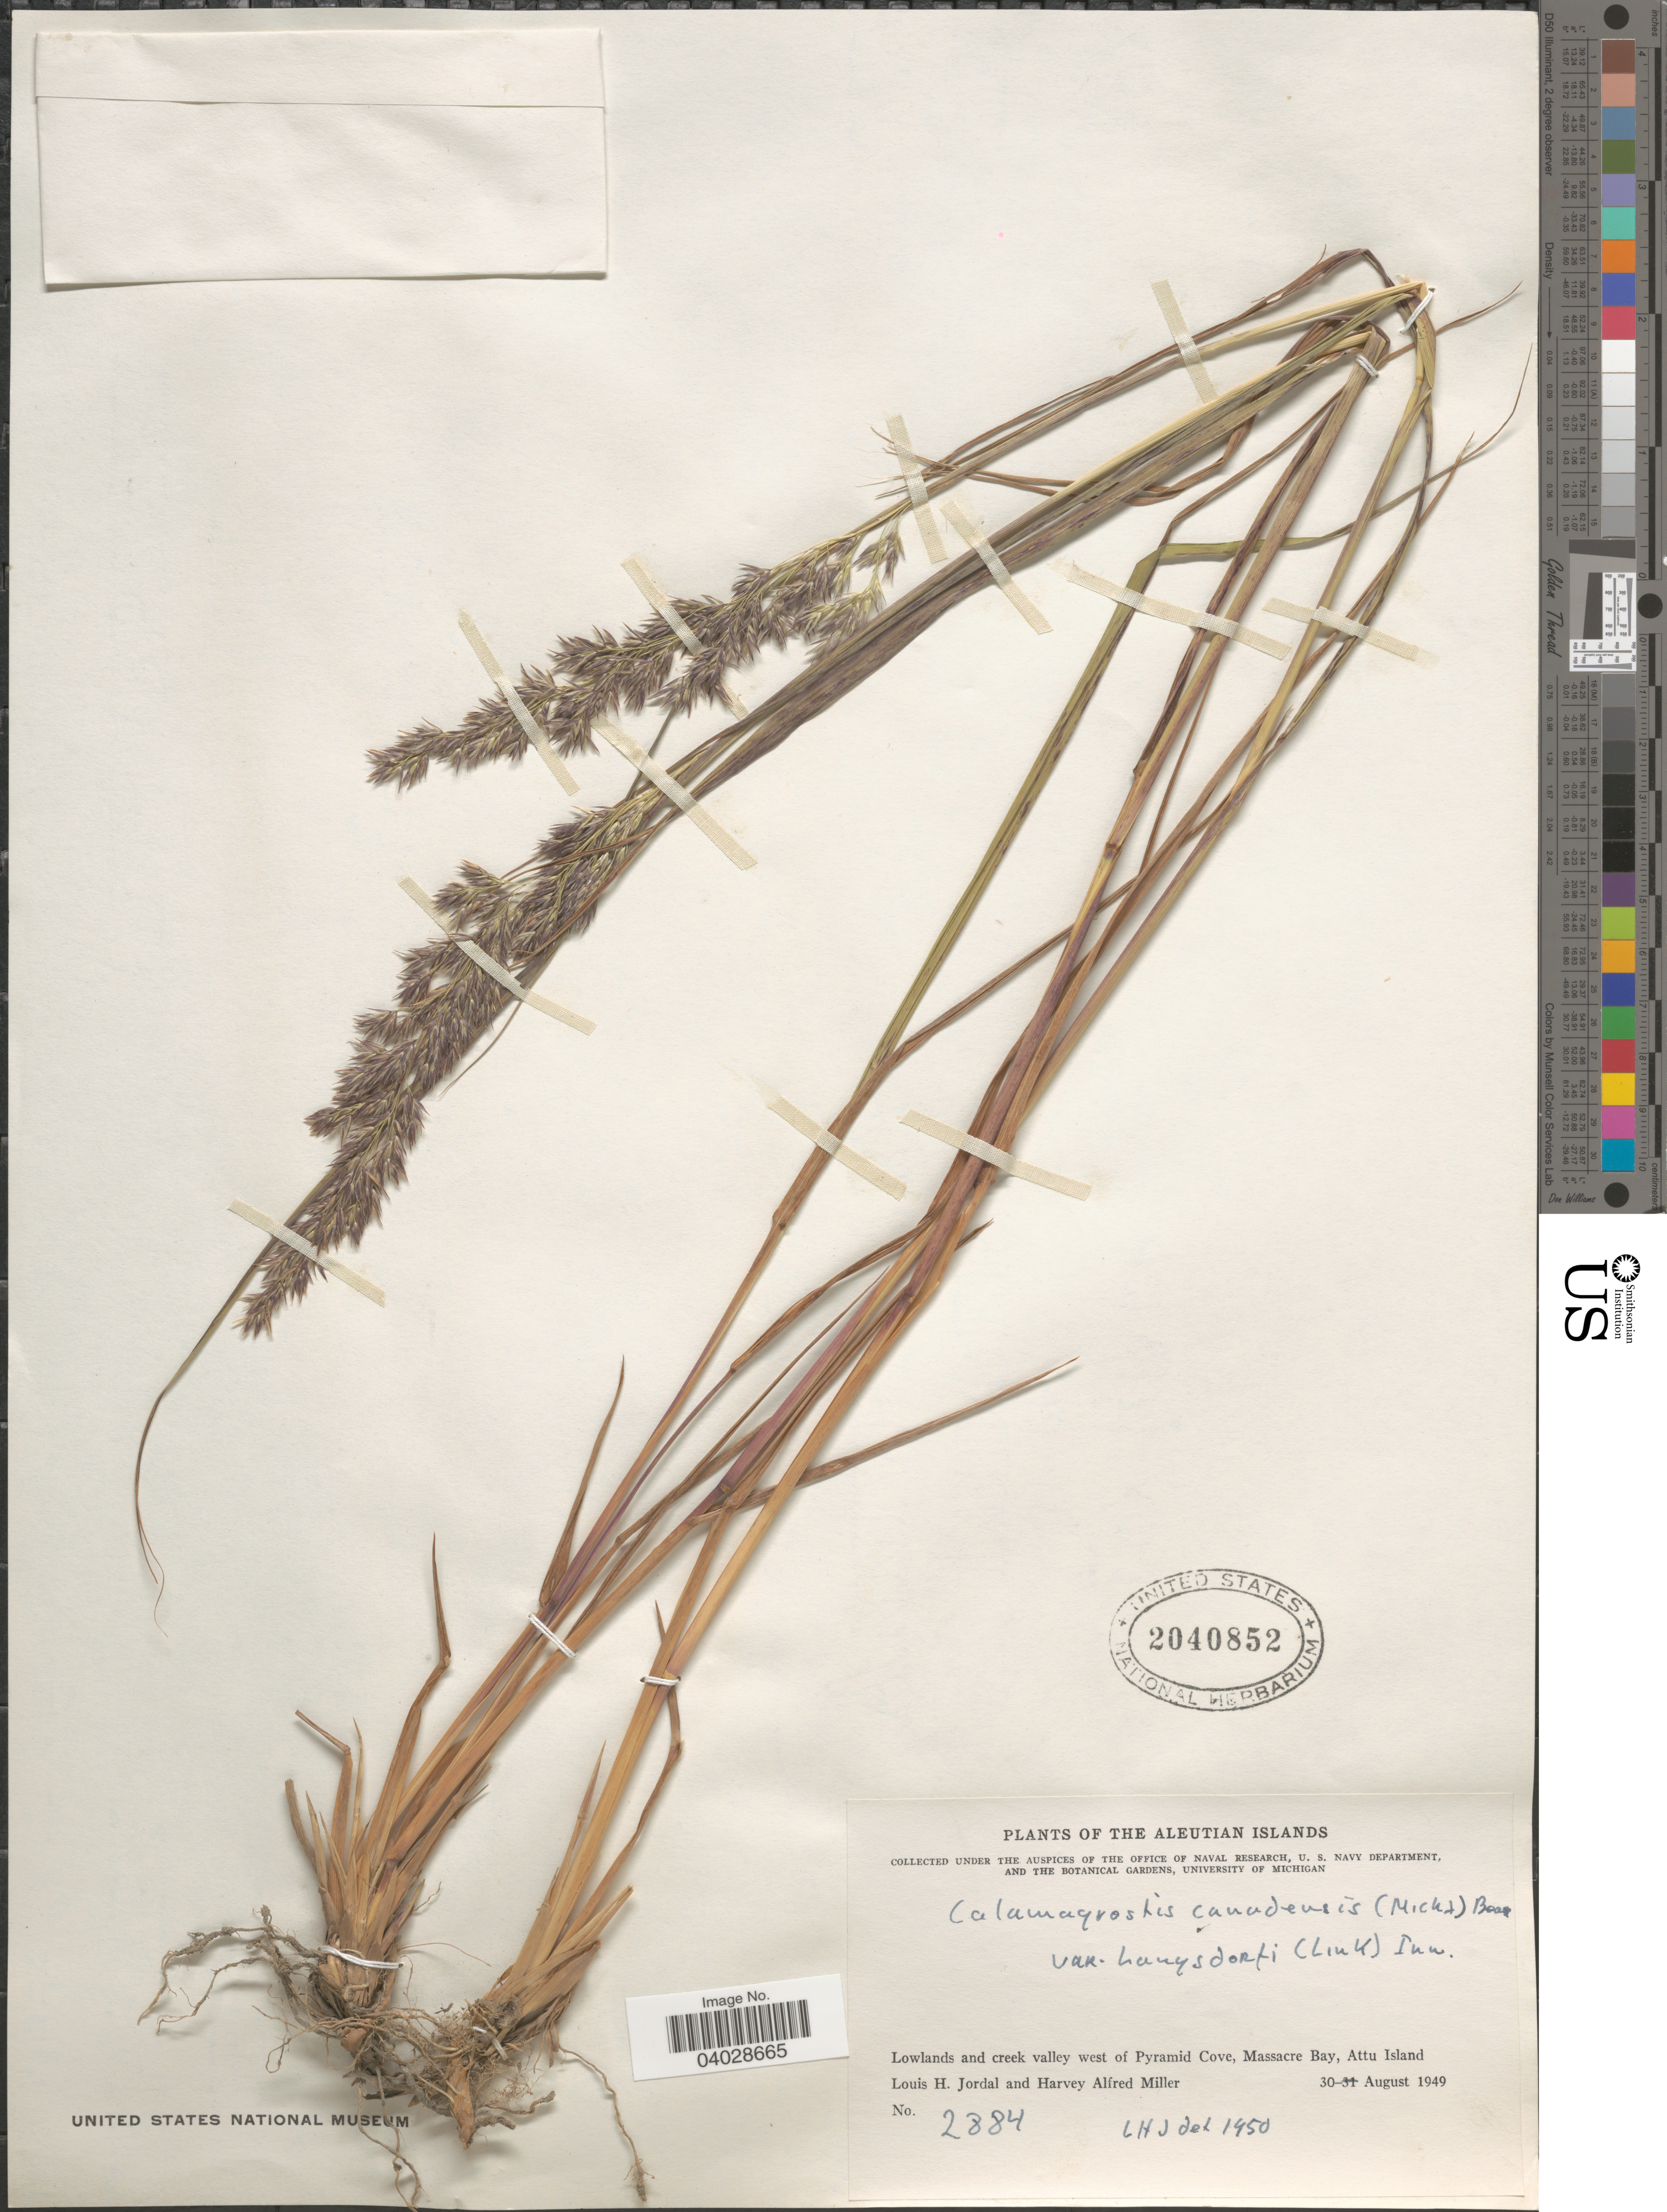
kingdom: Plantae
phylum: Tracheophyta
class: Liliopsida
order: Poales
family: Poaceae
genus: Calamagrostis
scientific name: Calamagrostis canadensis var. langsdorffii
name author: (Link) Inman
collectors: L. Jordal & H. A. Miller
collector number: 2884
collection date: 1949-08-30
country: United States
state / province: Alaska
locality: Aleutian Islands. Lowlands and creek valley west of Pyramid Cove, Massacre Bay, Attu Island.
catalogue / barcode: US 2040852